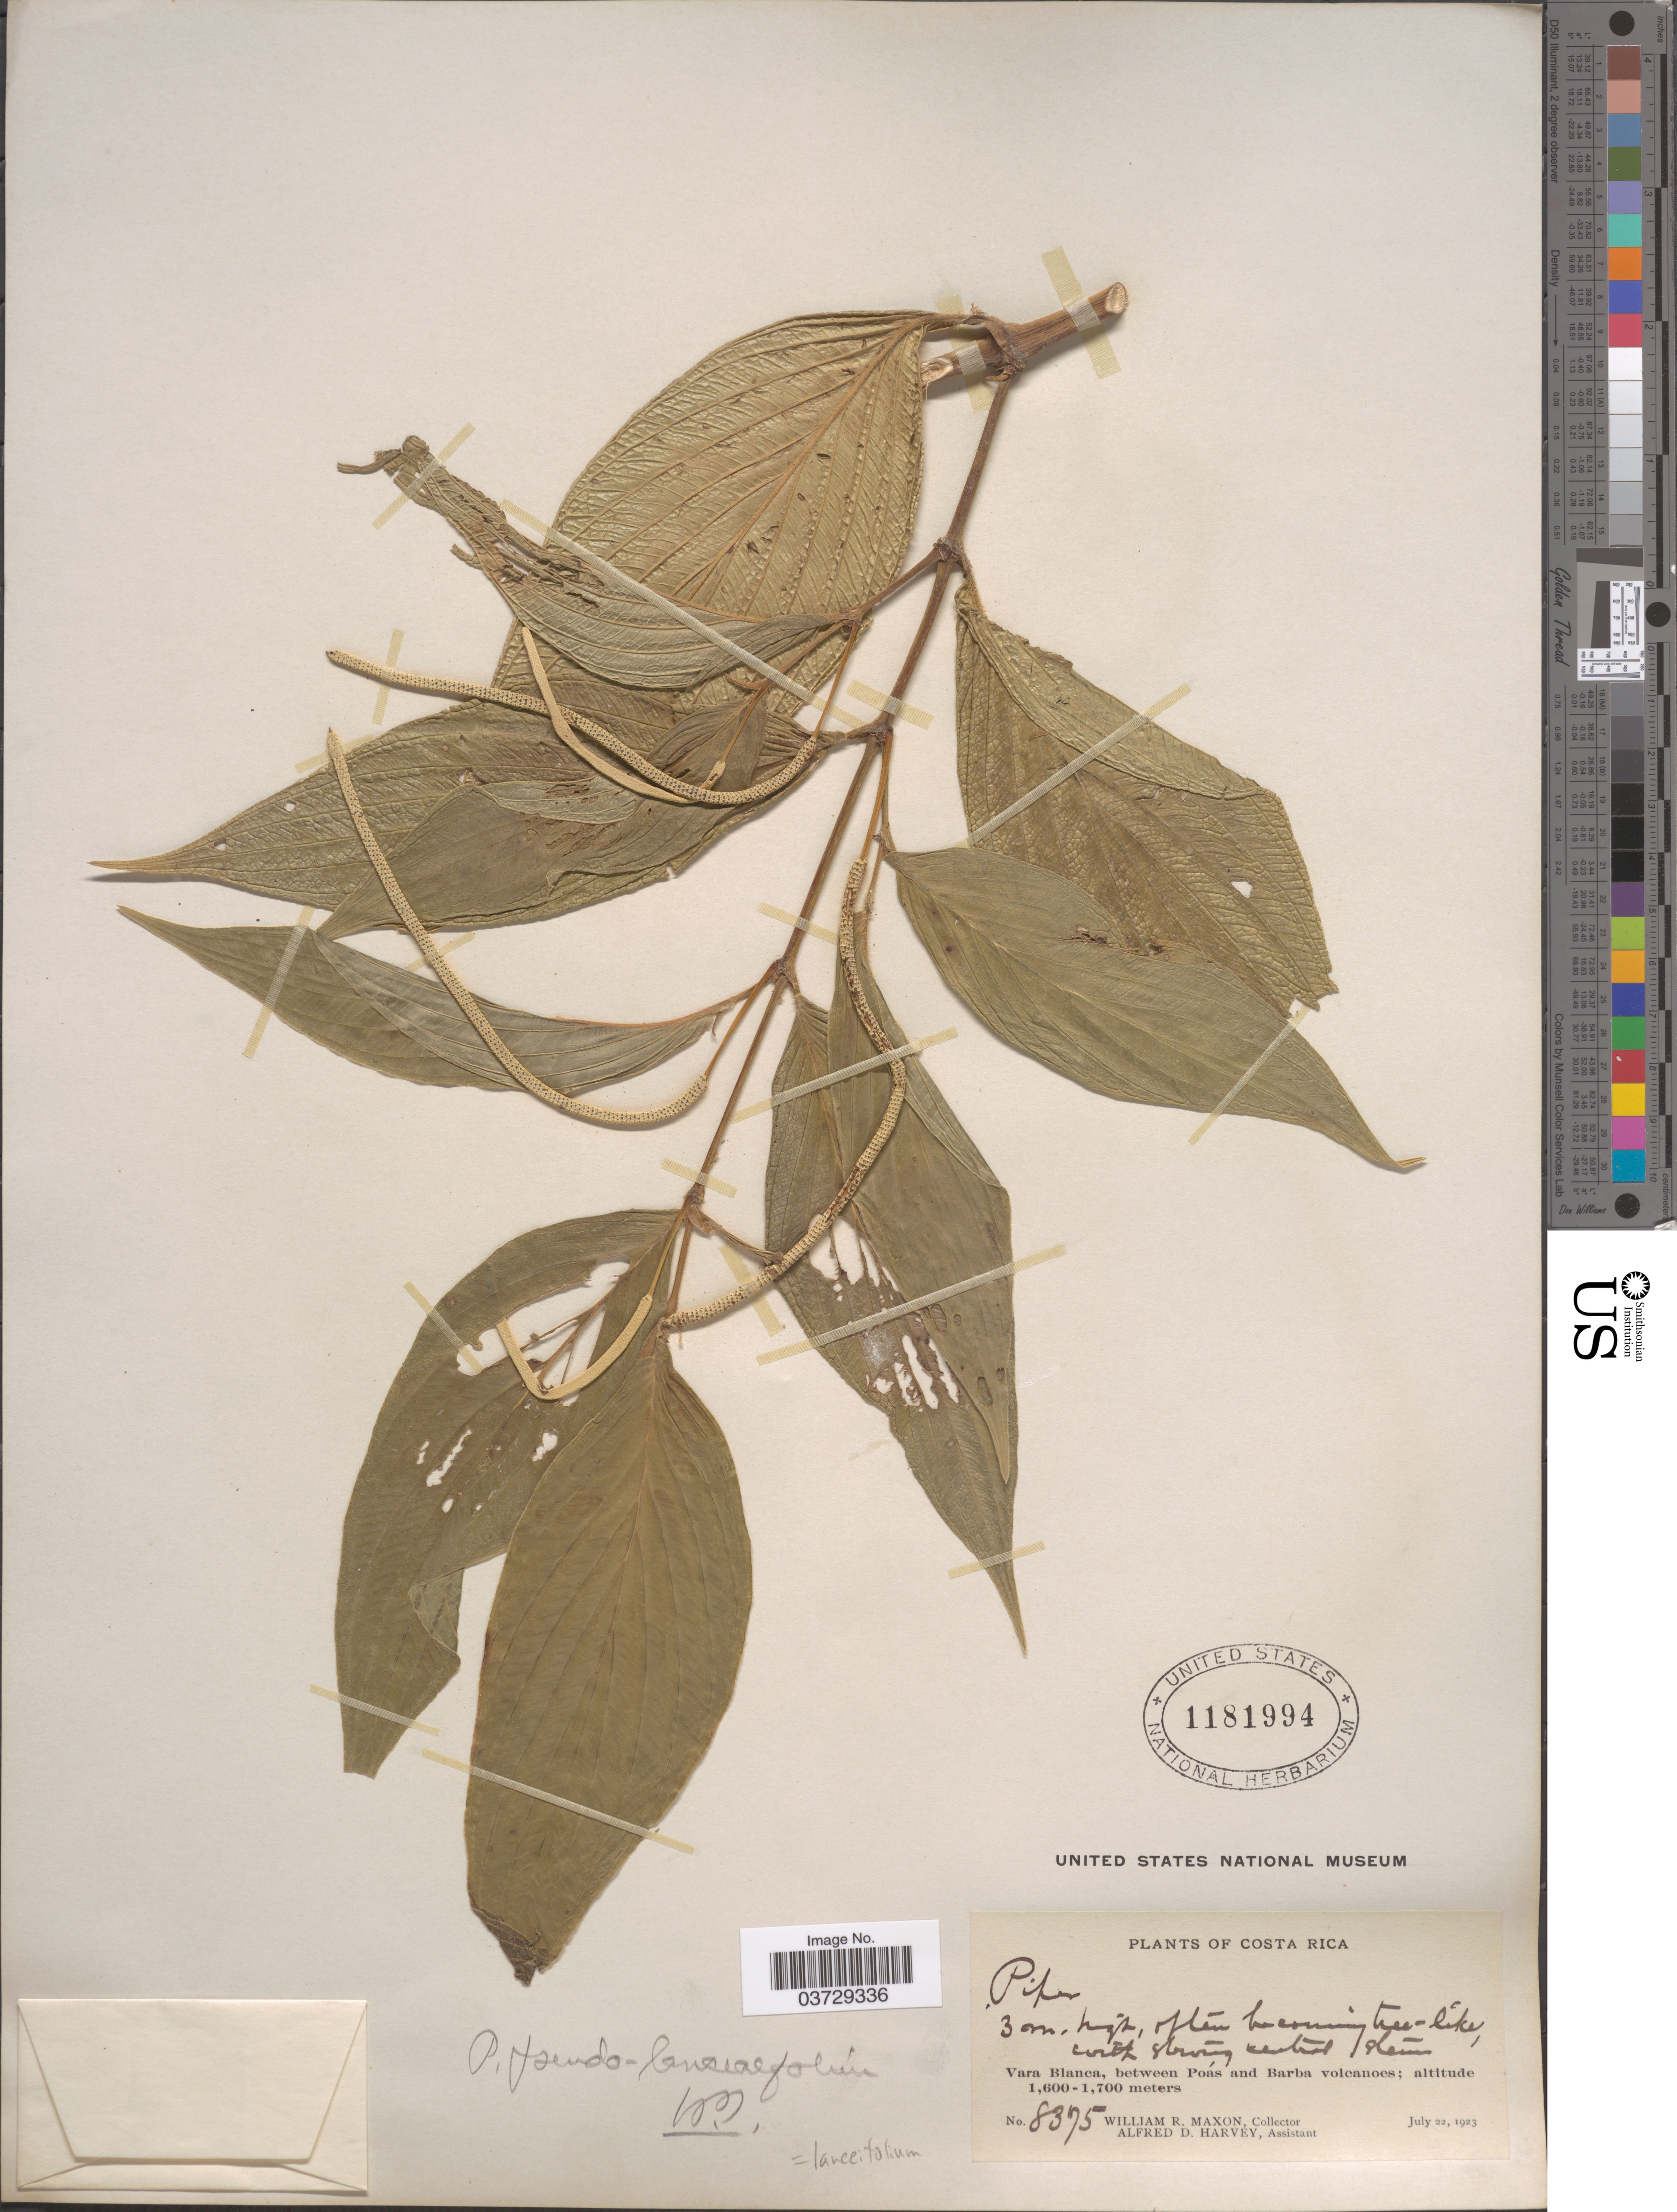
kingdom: Plantae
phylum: Tracheophyta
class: Magnoliopsida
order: Piperales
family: Piperaceae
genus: Piper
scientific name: Piper lanceifolium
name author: Kunth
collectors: W. R. Maxon & A. D. Harvey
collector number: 8375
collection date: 1923-07-22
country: Costa Rica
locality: Vara Blanca, between Poás and Barba volcanoes.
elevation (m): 1600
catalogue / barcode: US 1181994